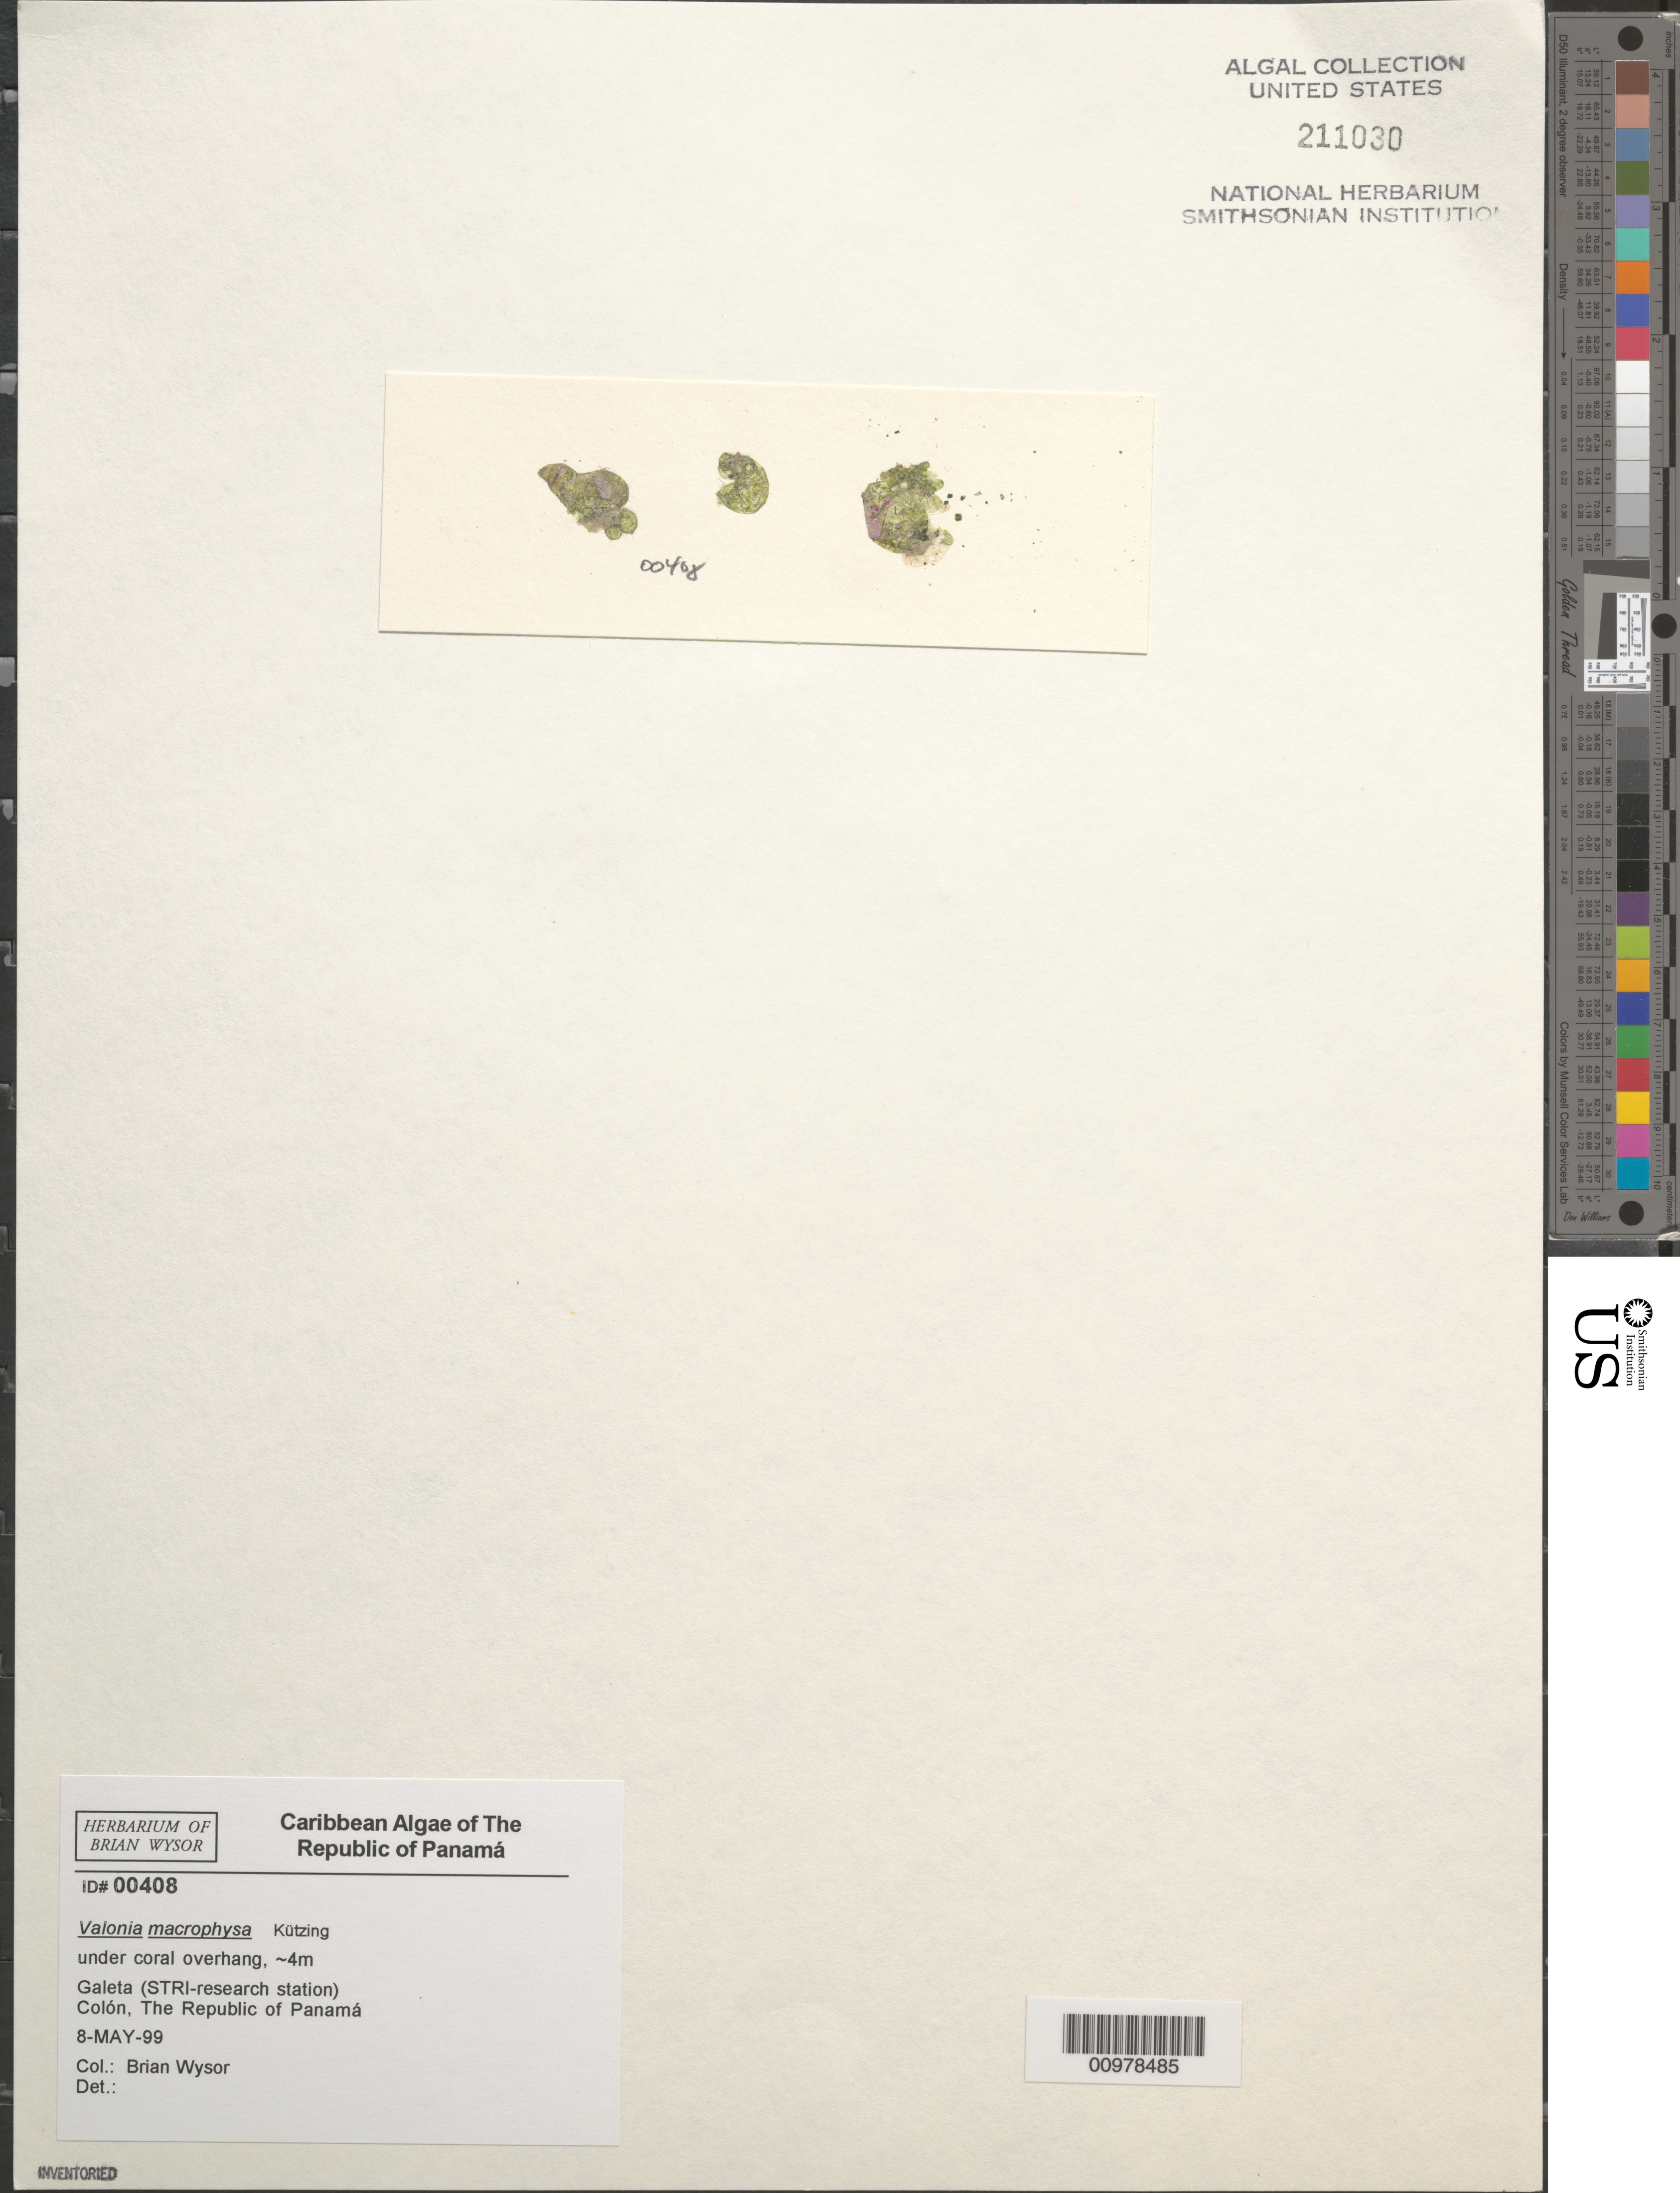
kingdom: Plantae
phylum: Chlorophyta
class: Ulvophyceae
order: Siphonocladales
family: Valoniaceae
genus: Valonia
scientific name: Valonia macrophysa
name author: Kütz.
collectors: B. Wysor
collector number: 00408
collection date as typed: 08 May 1999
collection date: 1999-05-08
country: Panama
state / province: Colón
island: Galeta Island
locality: STRI (Smithsonian Tropical Research Institute) research station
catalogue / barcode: US 211030